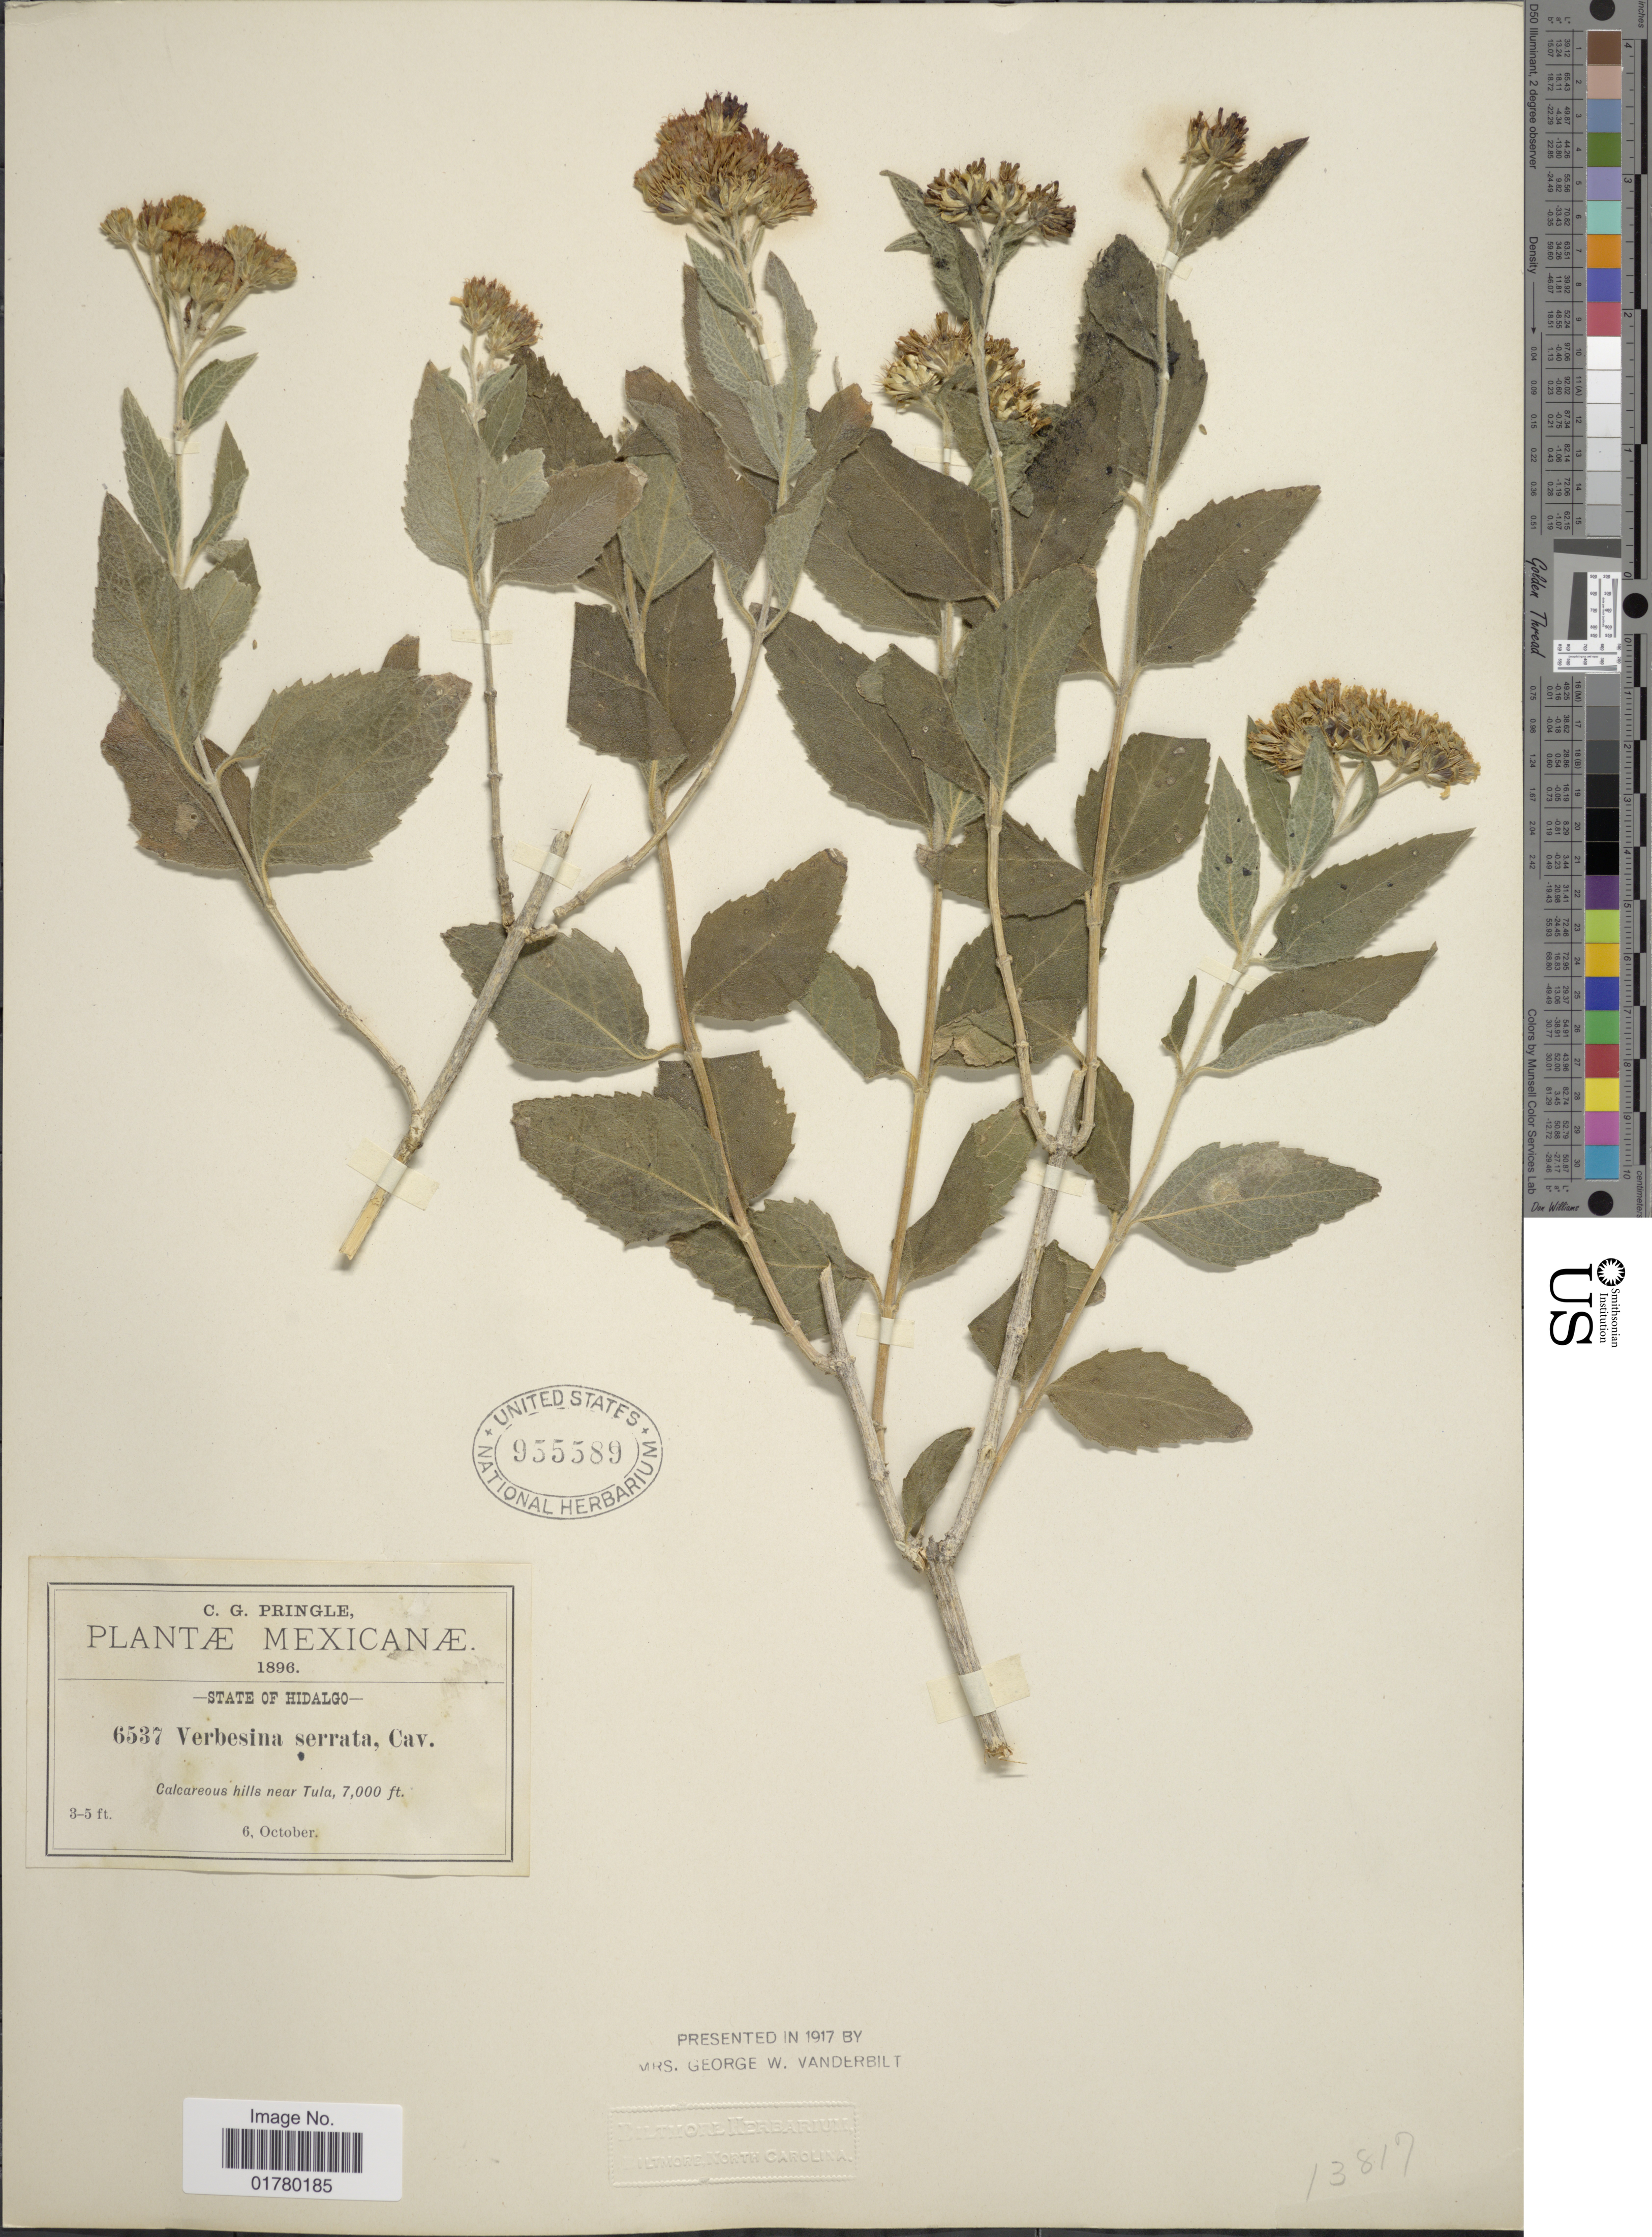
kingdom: Plantae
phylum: Tracheophyta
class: Magnoliopsida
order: Asterales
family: Asteraceae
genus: Verbesina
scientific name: Verbesina serrata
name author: Cav.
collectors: C. G. Pringle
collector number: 6537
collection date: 1896-10-06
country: Mexico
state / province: Hidalgo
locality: Calcareous hills near Tula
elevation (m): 2134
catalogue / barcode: US 955589